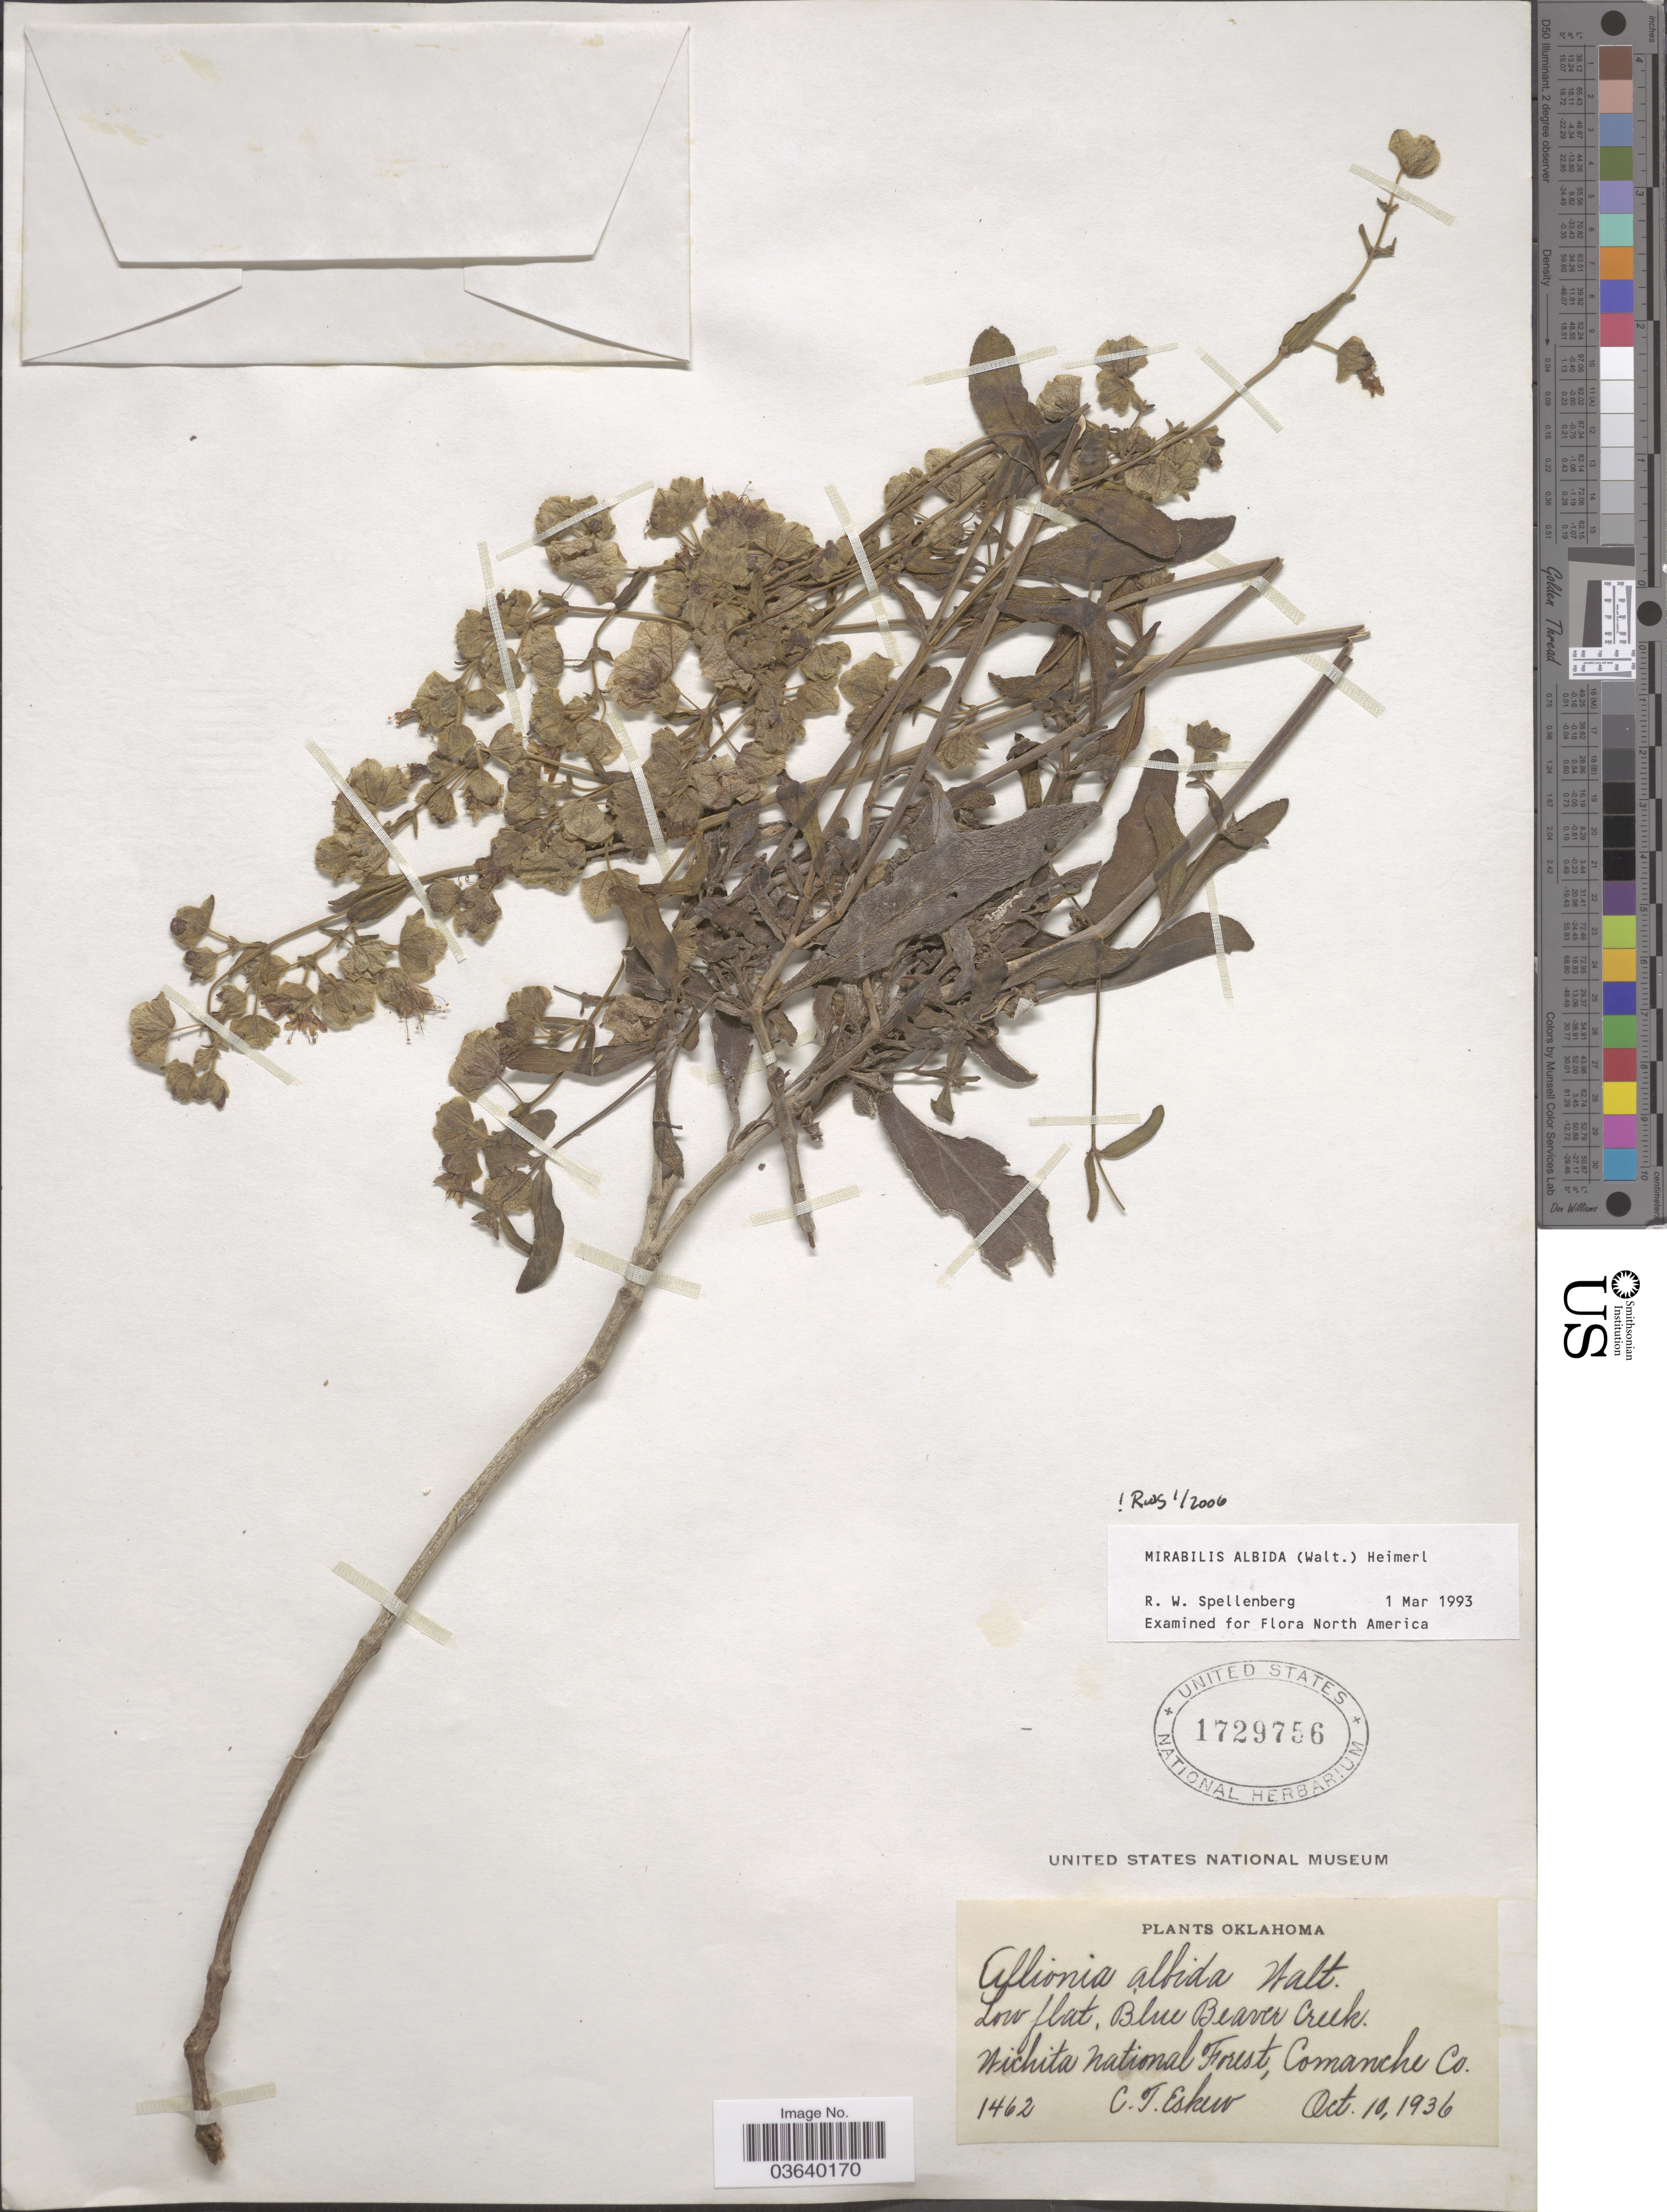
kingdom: Plantae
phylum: Tracheophyta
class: Magnoliopsida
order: Caryophyllales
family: Nyctaginaceae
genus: Mirabilis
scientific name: Mirabilis albida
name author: (Walter) Heimerl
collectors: C. Eskew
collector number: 1462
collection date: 1936-10-10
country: United States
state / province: Oklahoma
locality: Blue Beaver Creek. Wichita National Forest, Comanche Co.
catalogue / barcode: US 1729756